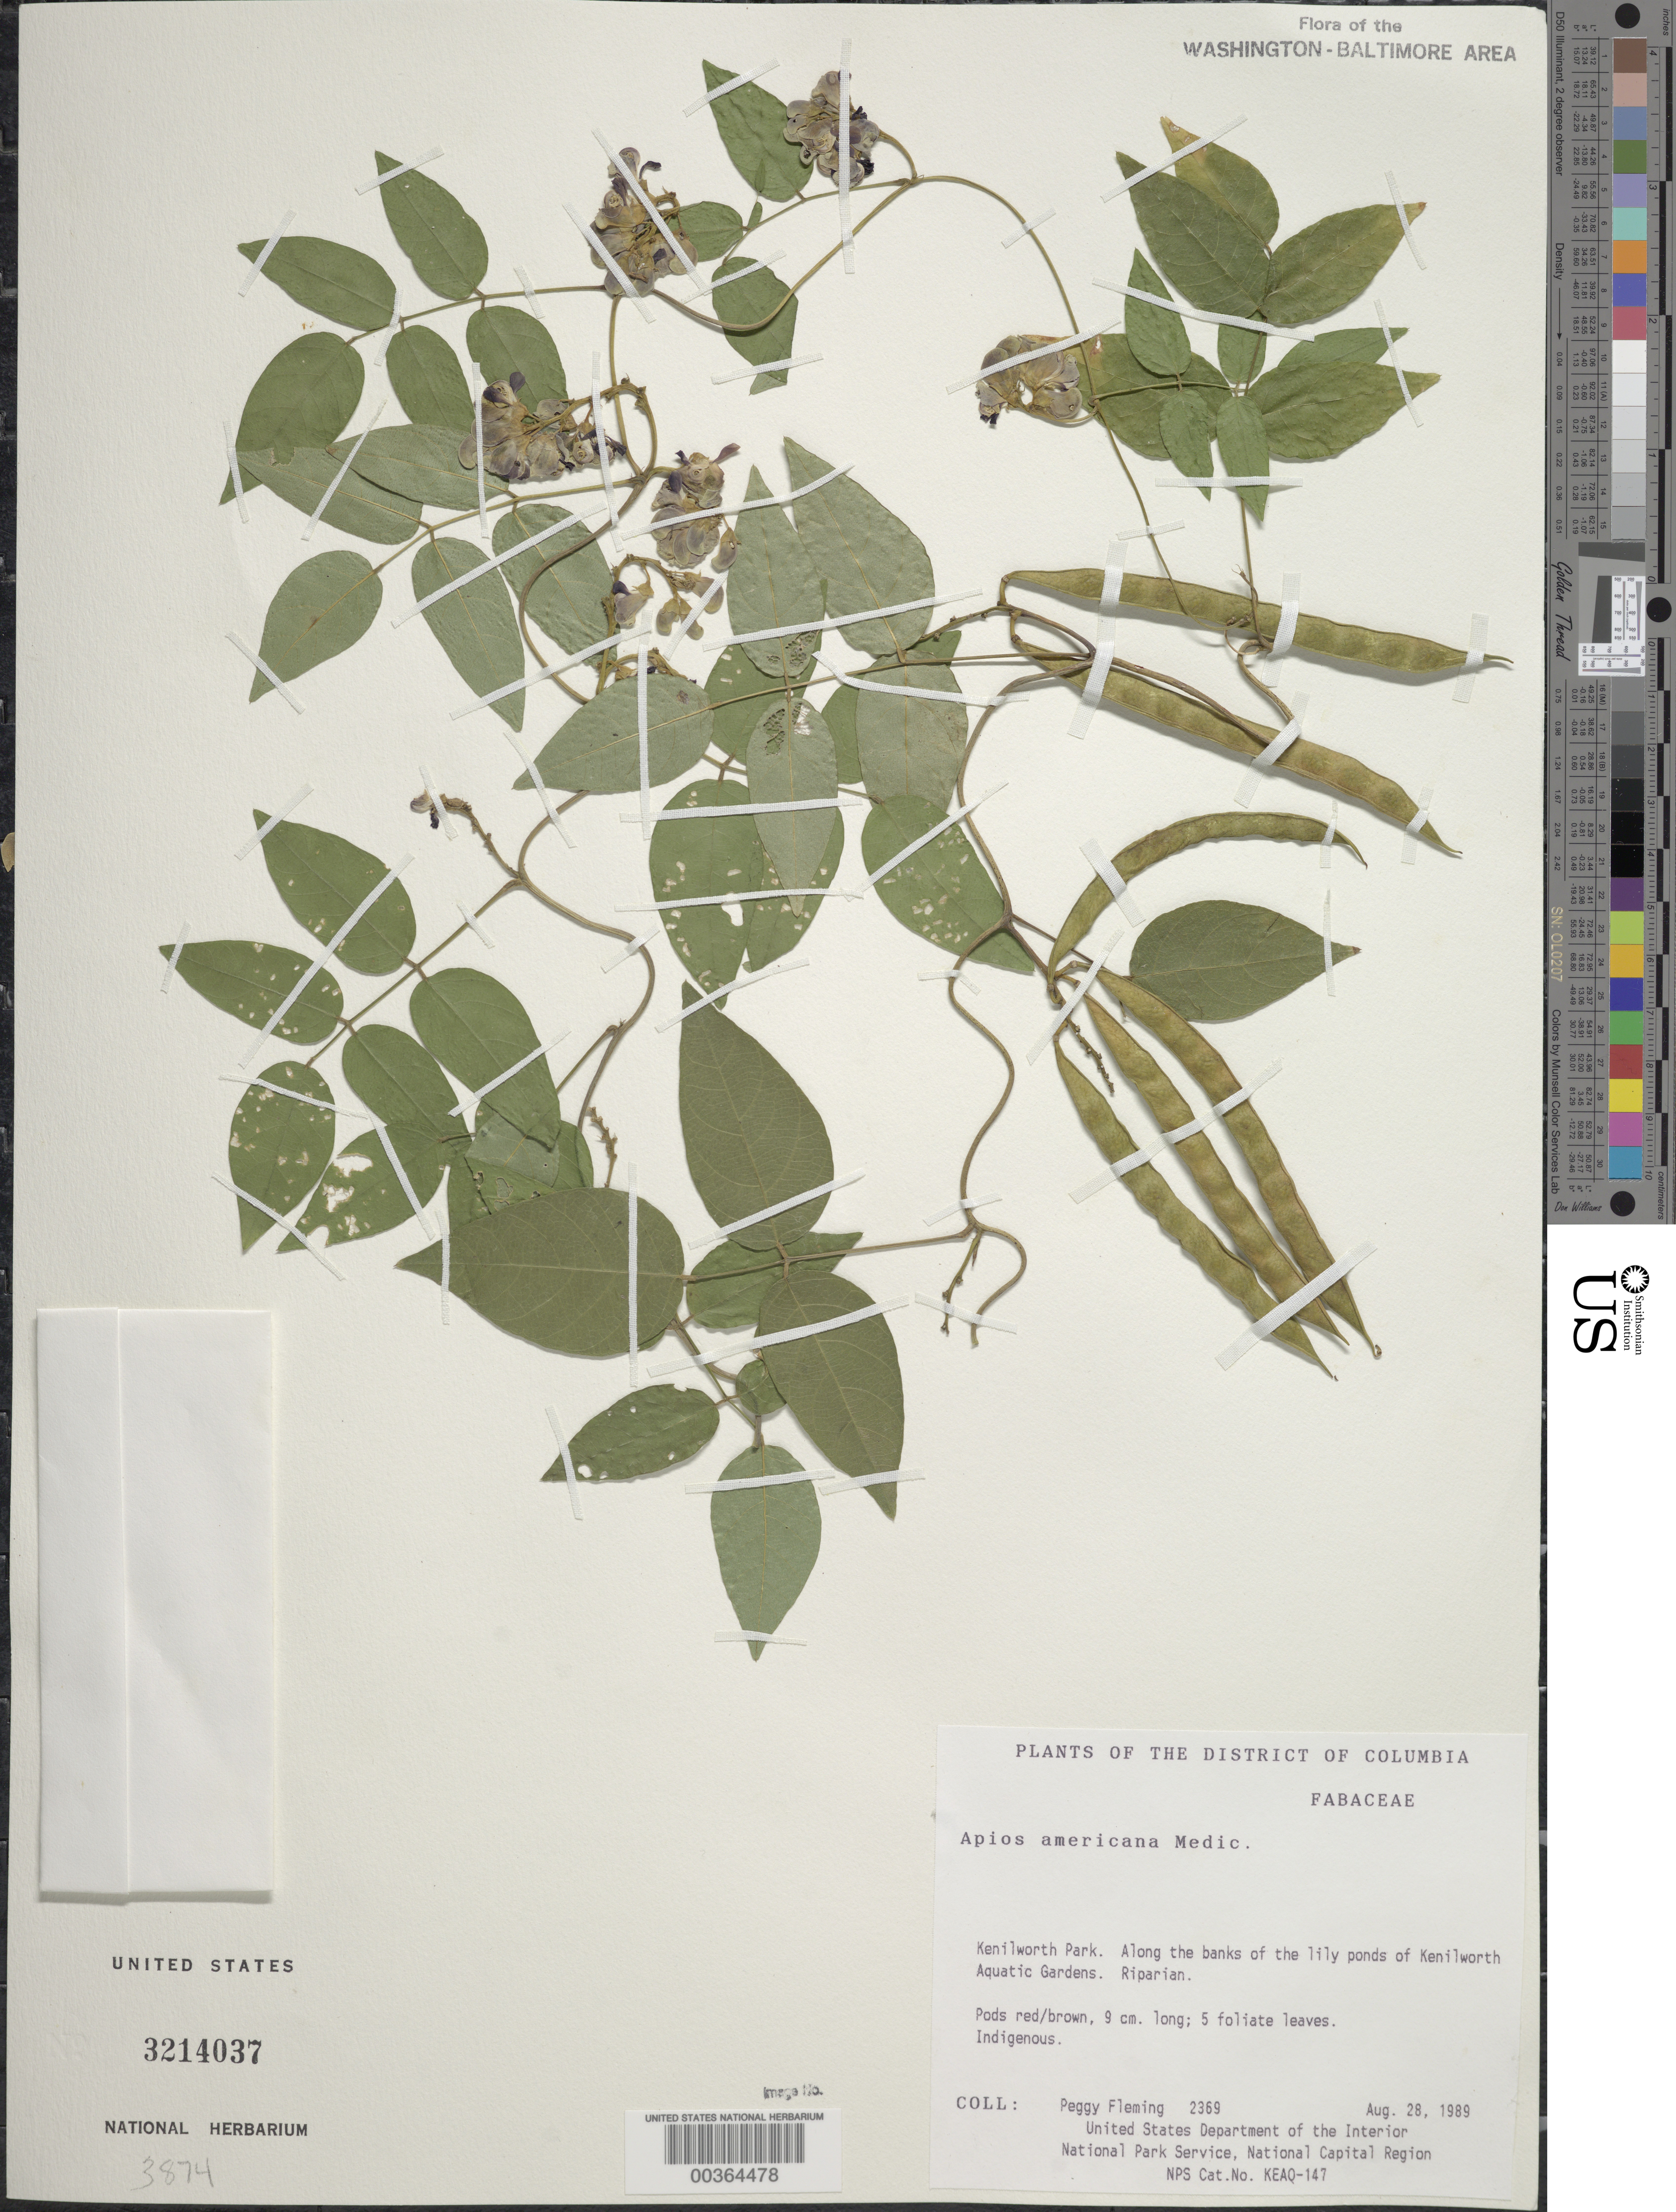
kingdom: Plantae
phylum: Tracheophyta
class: Magnoliopsida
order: Fabales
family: Fabaceae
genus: Apios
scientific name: Apios americana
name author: Medik.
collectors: P. Fleming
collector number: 2369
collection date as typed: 28 Aug 1989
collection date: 1989-08-28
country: United States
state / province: District of Columbia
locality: Kenilworth Park, at Kenilworth Aquatic Gardens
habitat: Lily ponds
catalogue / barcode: US 3214037